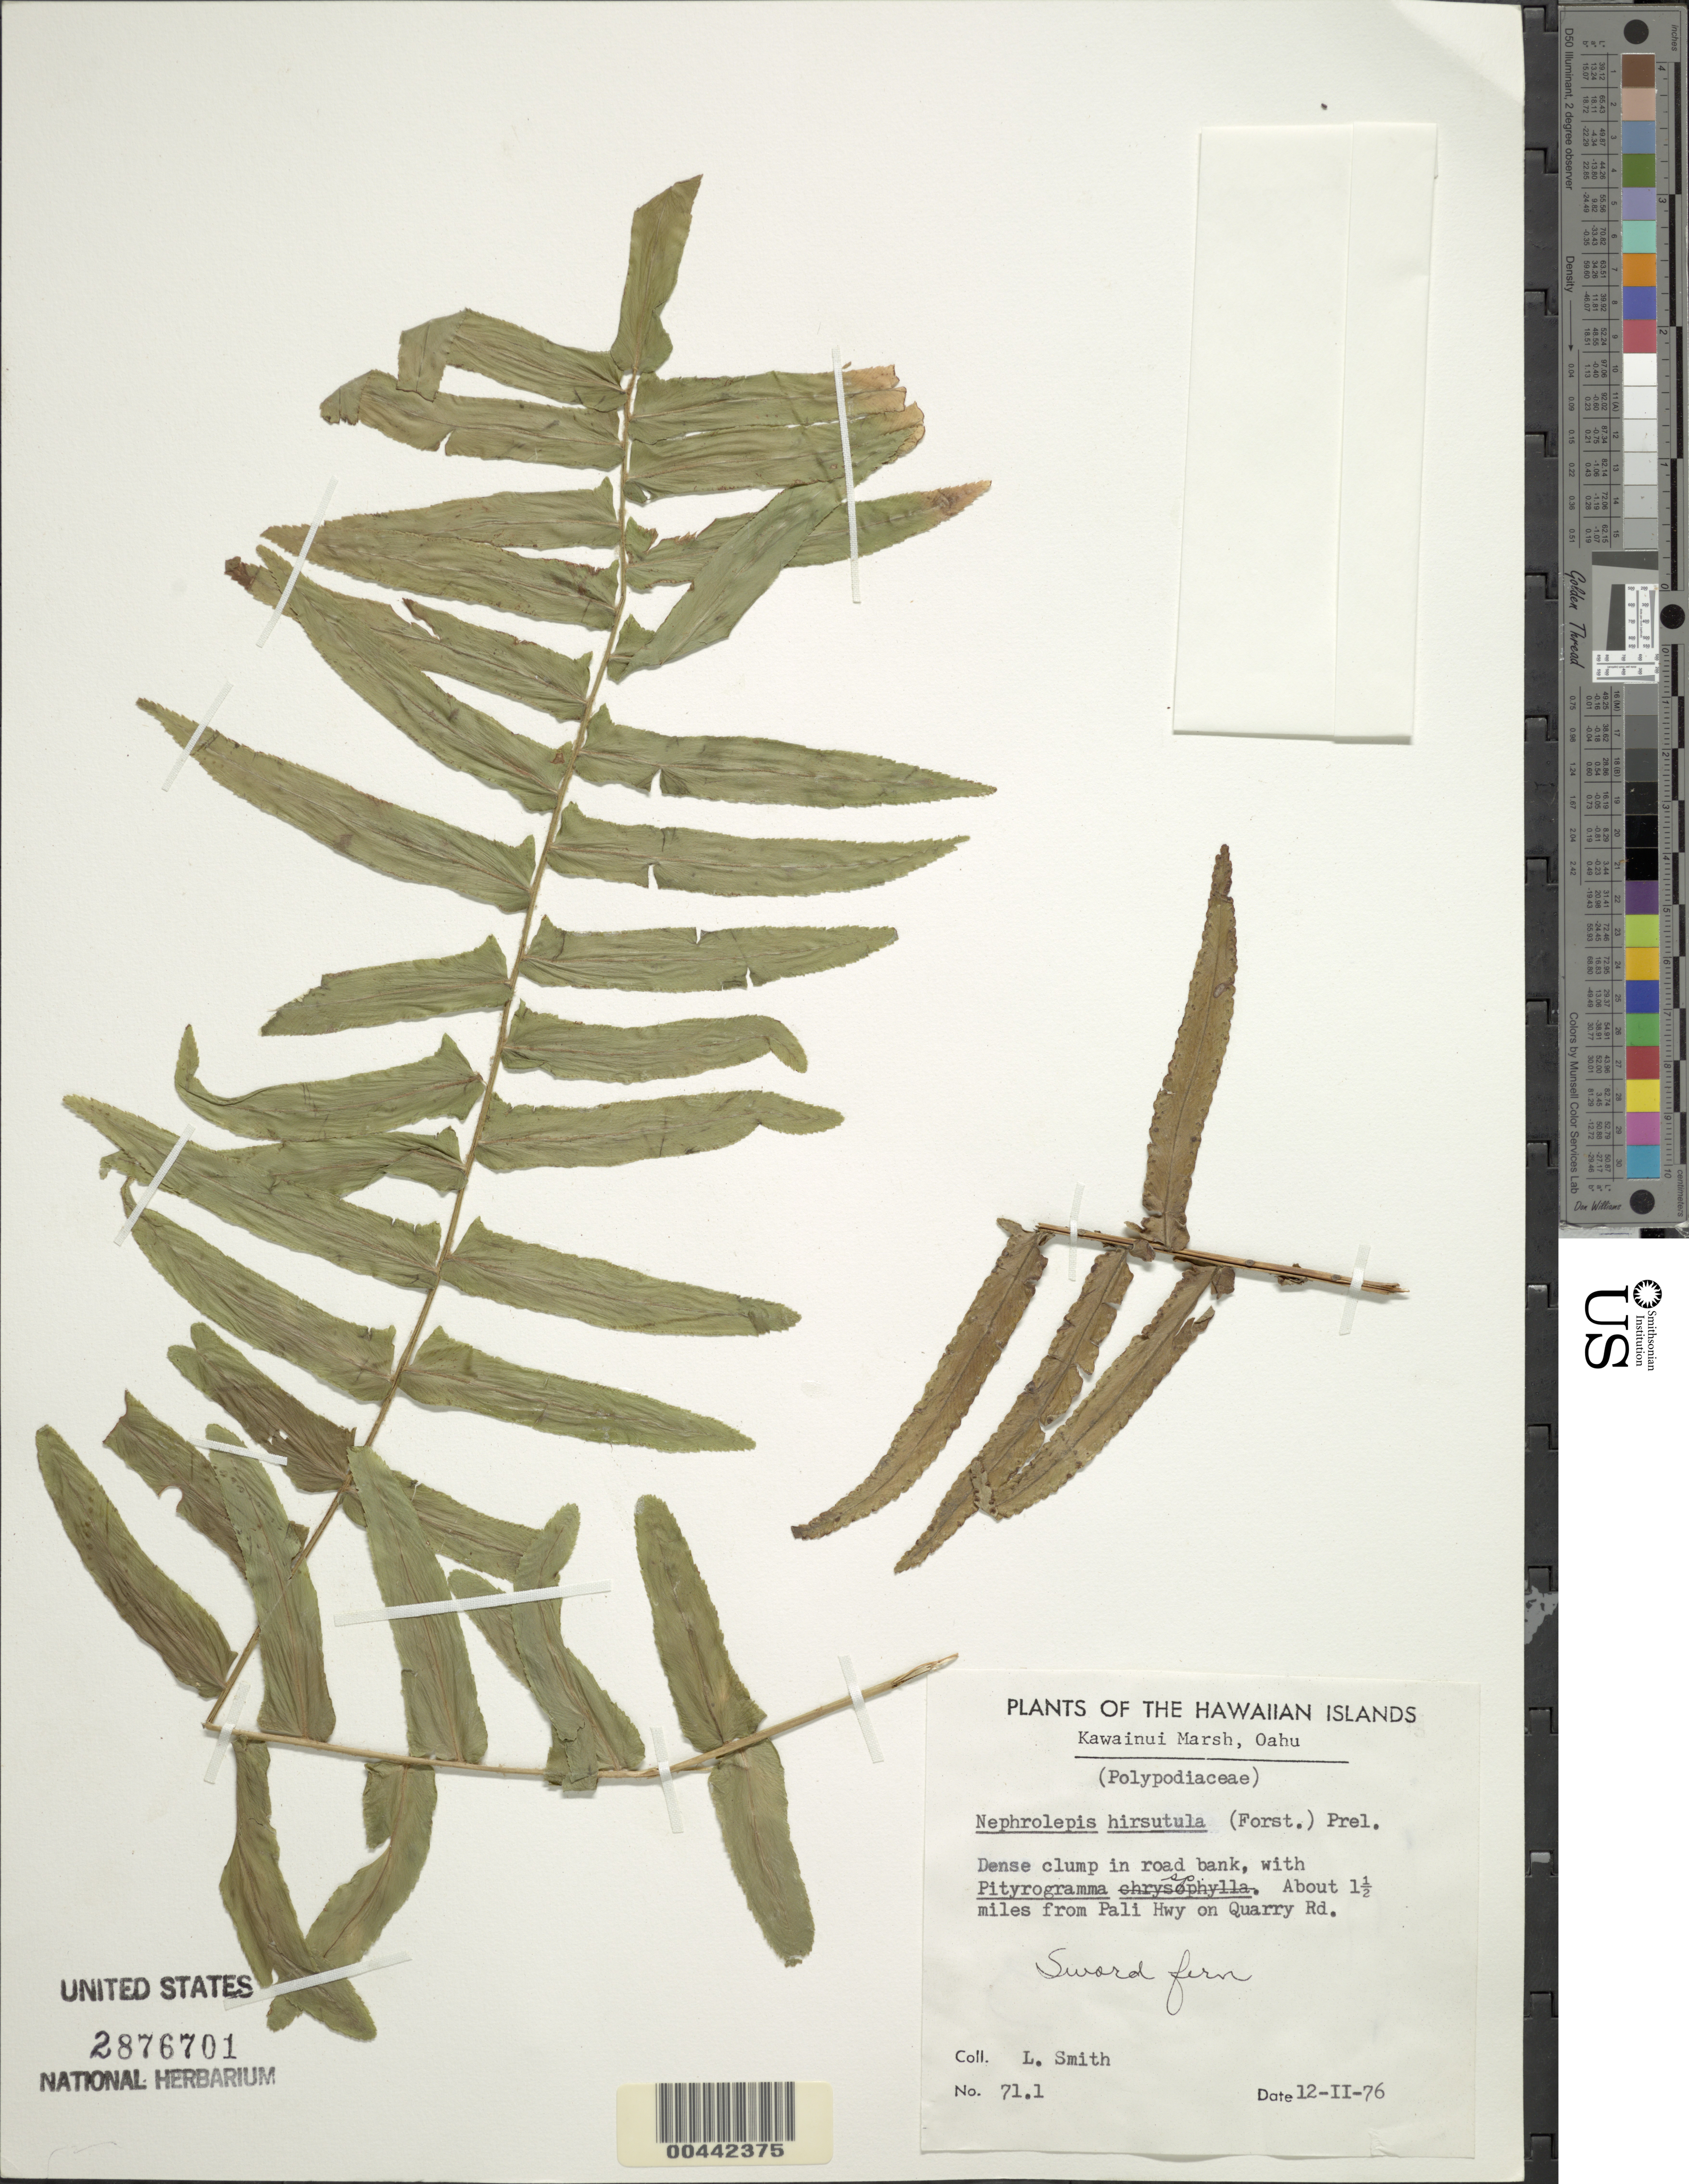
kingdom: Plantae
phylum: Tracheophyta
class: Polypodiopsida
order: Polypodiales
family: Nephrolepidaceae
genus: Nephrolepis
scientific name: Nephrolepis multiflora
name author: (Roxb.) F.M. Jarrett ex C.V. Morton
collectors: L. Smith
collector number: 71.1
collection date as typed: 12 Feb 1976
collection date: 1976-02-12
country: United States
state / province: Hawaii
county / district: Honolulu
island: Oahu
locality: Abt. 1.5 mi from Pali Hwy on Quarry Rd., Kawainui Marsh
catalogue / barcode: US 2876701